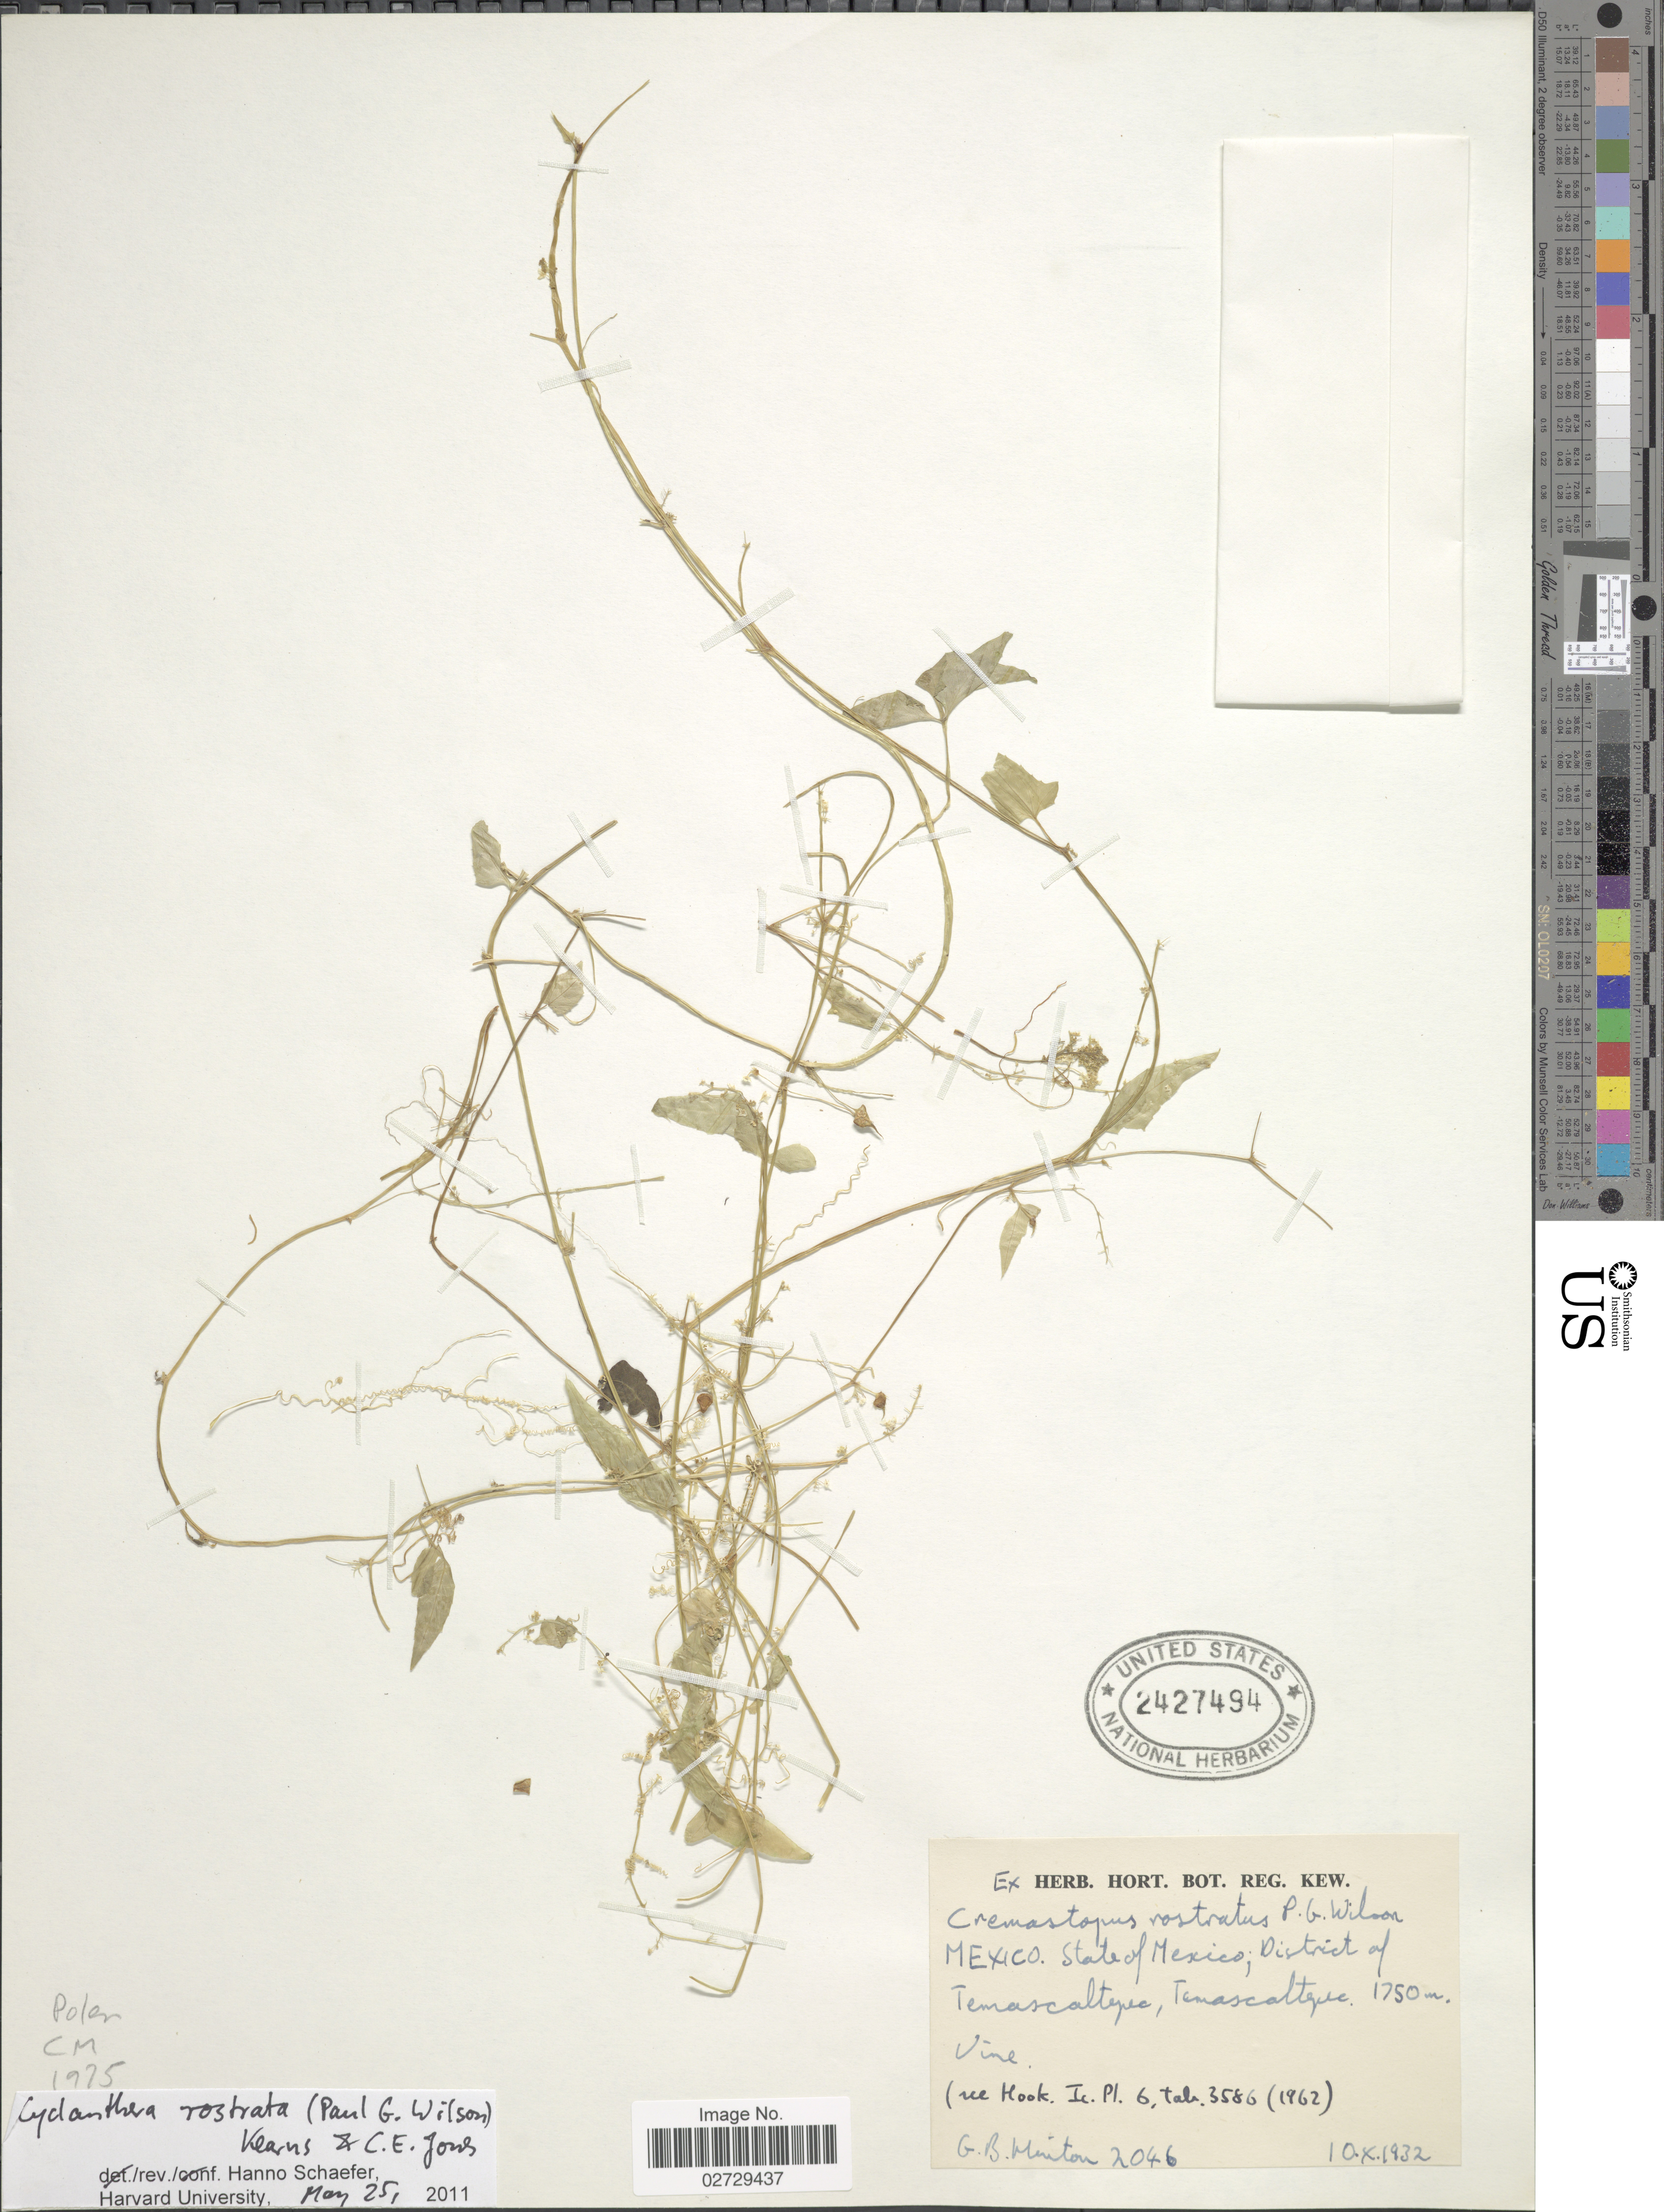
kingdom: Plantae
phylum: Tracheophyta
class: Magnoliopsida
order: Cucurbitales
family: Cucurbitaceae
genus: Cyclanthera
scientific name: Cyclanthera rostrata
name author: (Paul G. Wilson) Kearns & C.E. Jones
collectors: G. B. Hinton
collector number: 2046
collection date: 1932-10-10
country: Mexico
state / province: México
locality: District of Temascaltepec, Temascaltepec.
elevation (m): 1750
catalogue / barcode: US 2427494